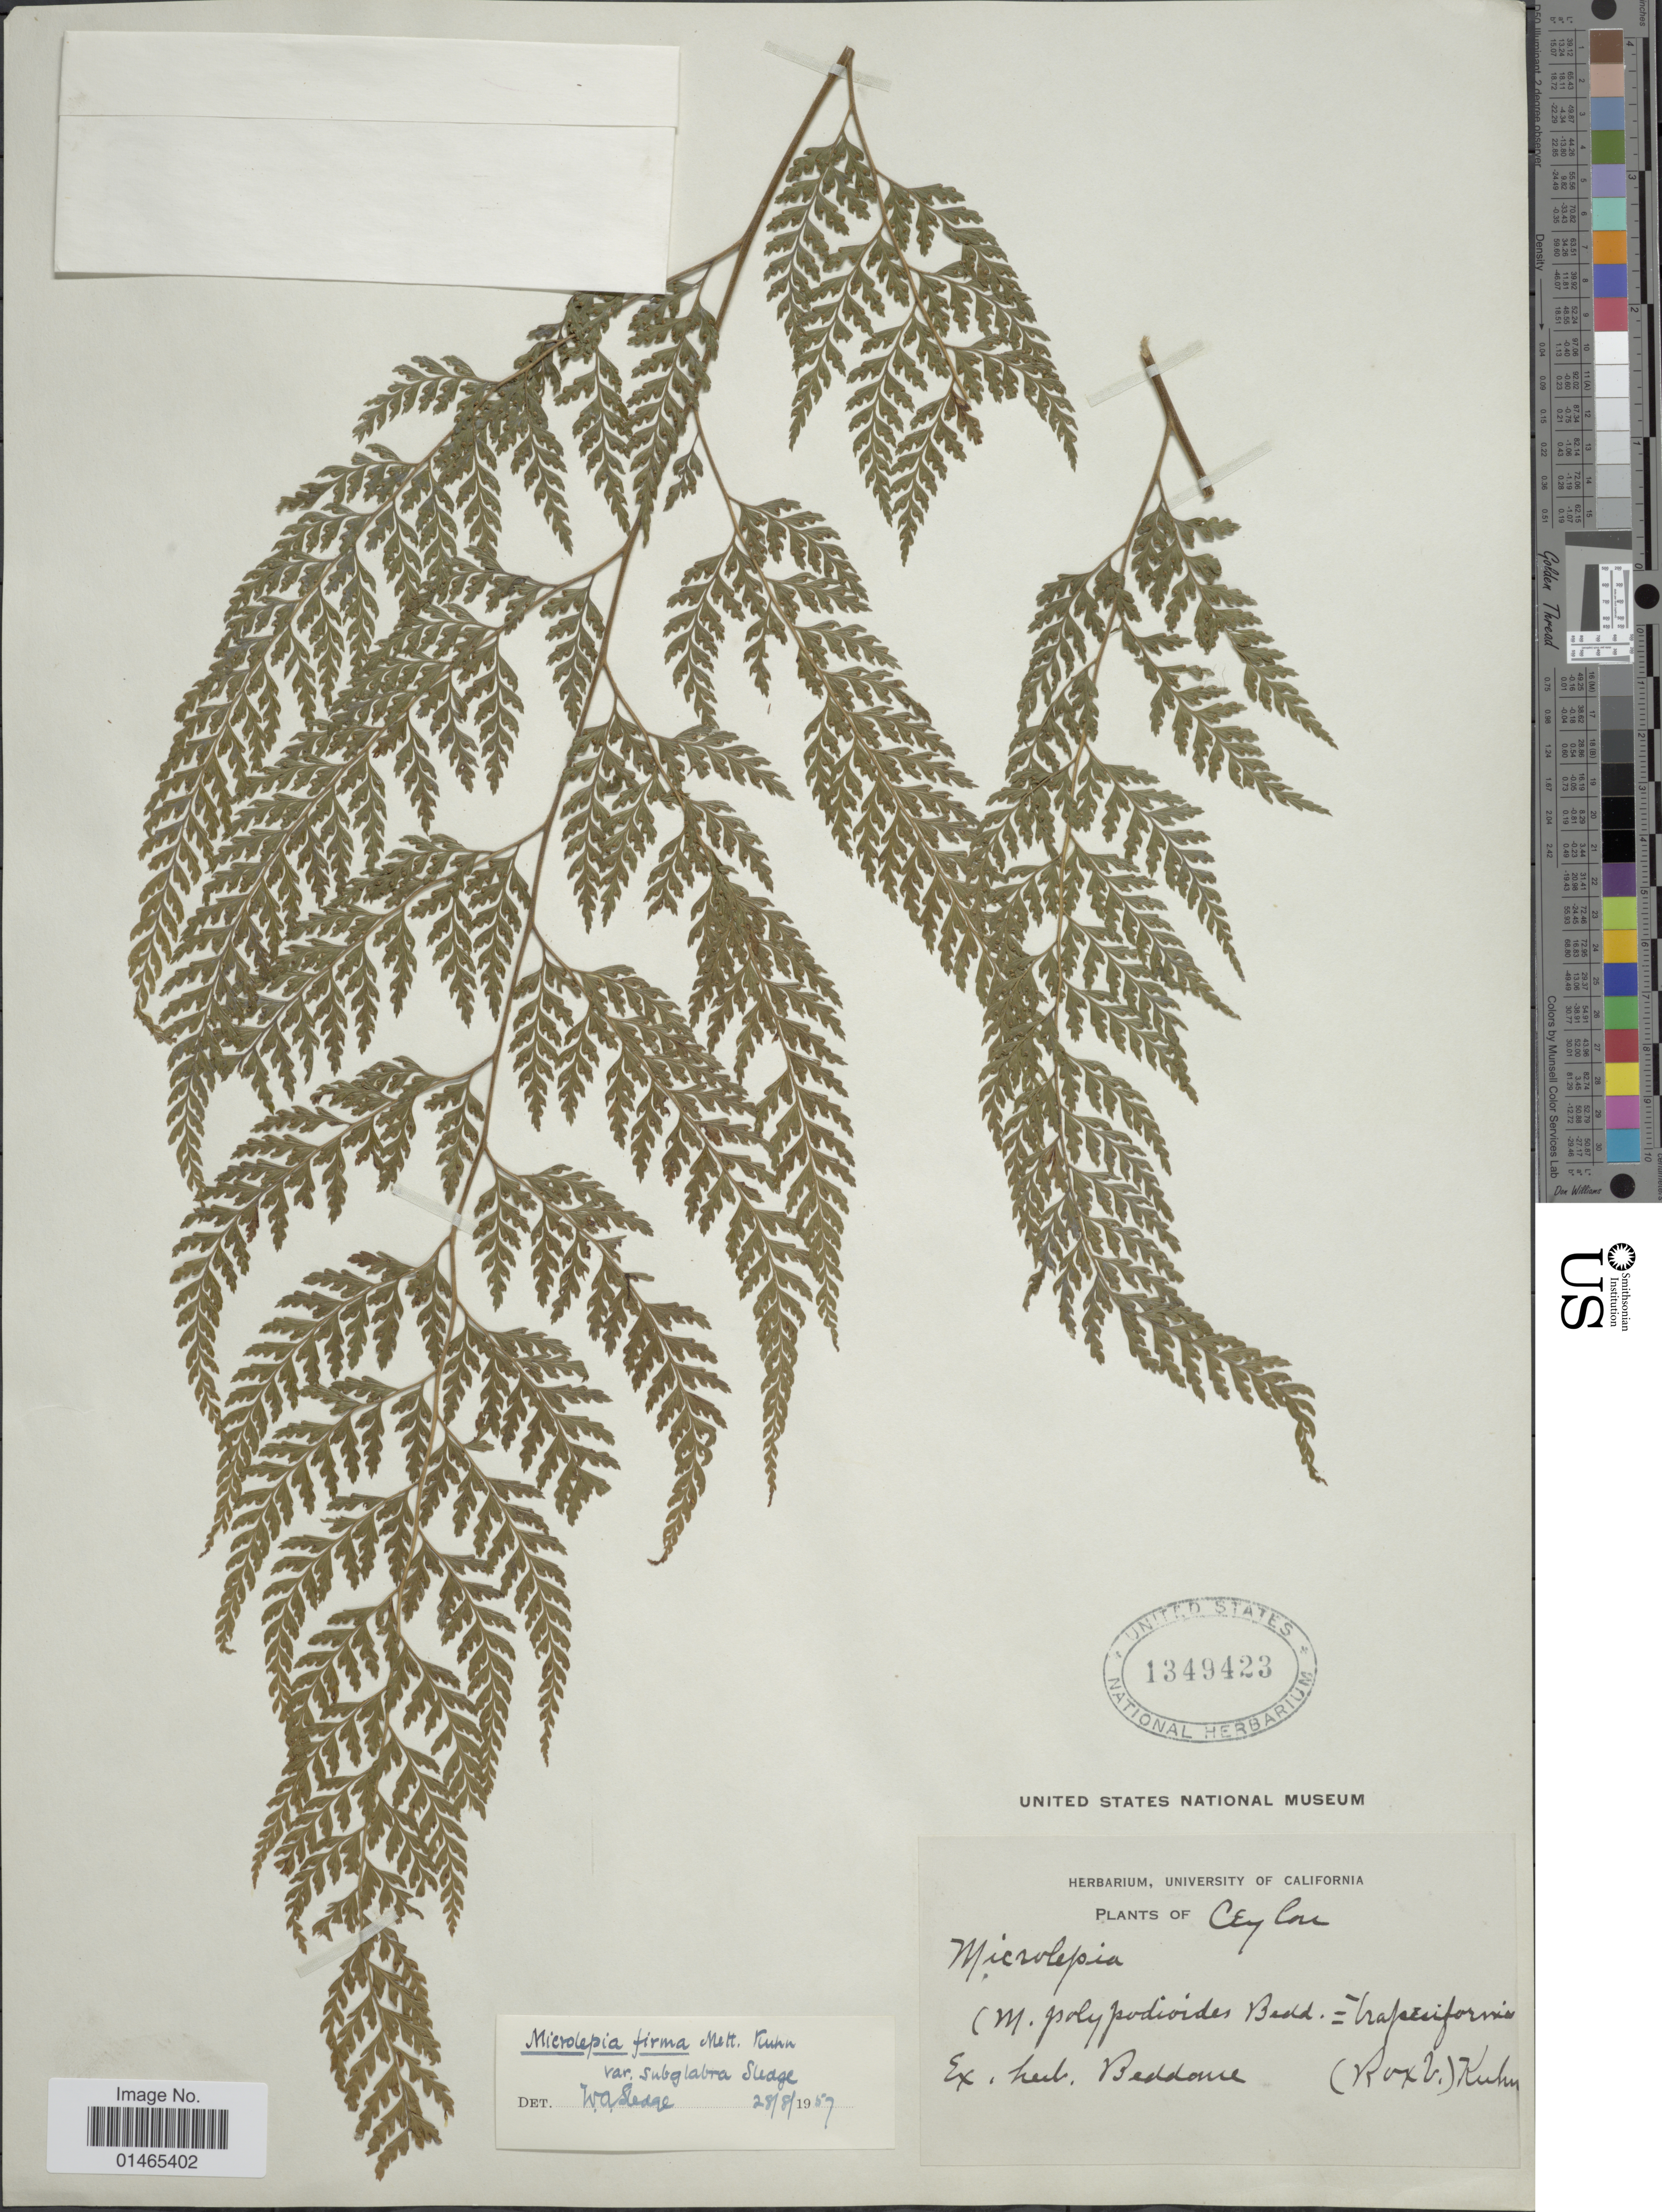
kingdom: Plantae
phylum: Tracheophyta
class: Polypodiopsida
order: Polypodiales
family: Dennstaedtiaceae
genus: Microlepia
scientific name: Microlepia dubia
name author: (Roxb.) C.V. Morton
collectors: -. Kuhn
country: Sri Lanka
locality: Ceylon, (Rox V) [unsure placement] [interpreted]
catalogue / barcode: US 1349423